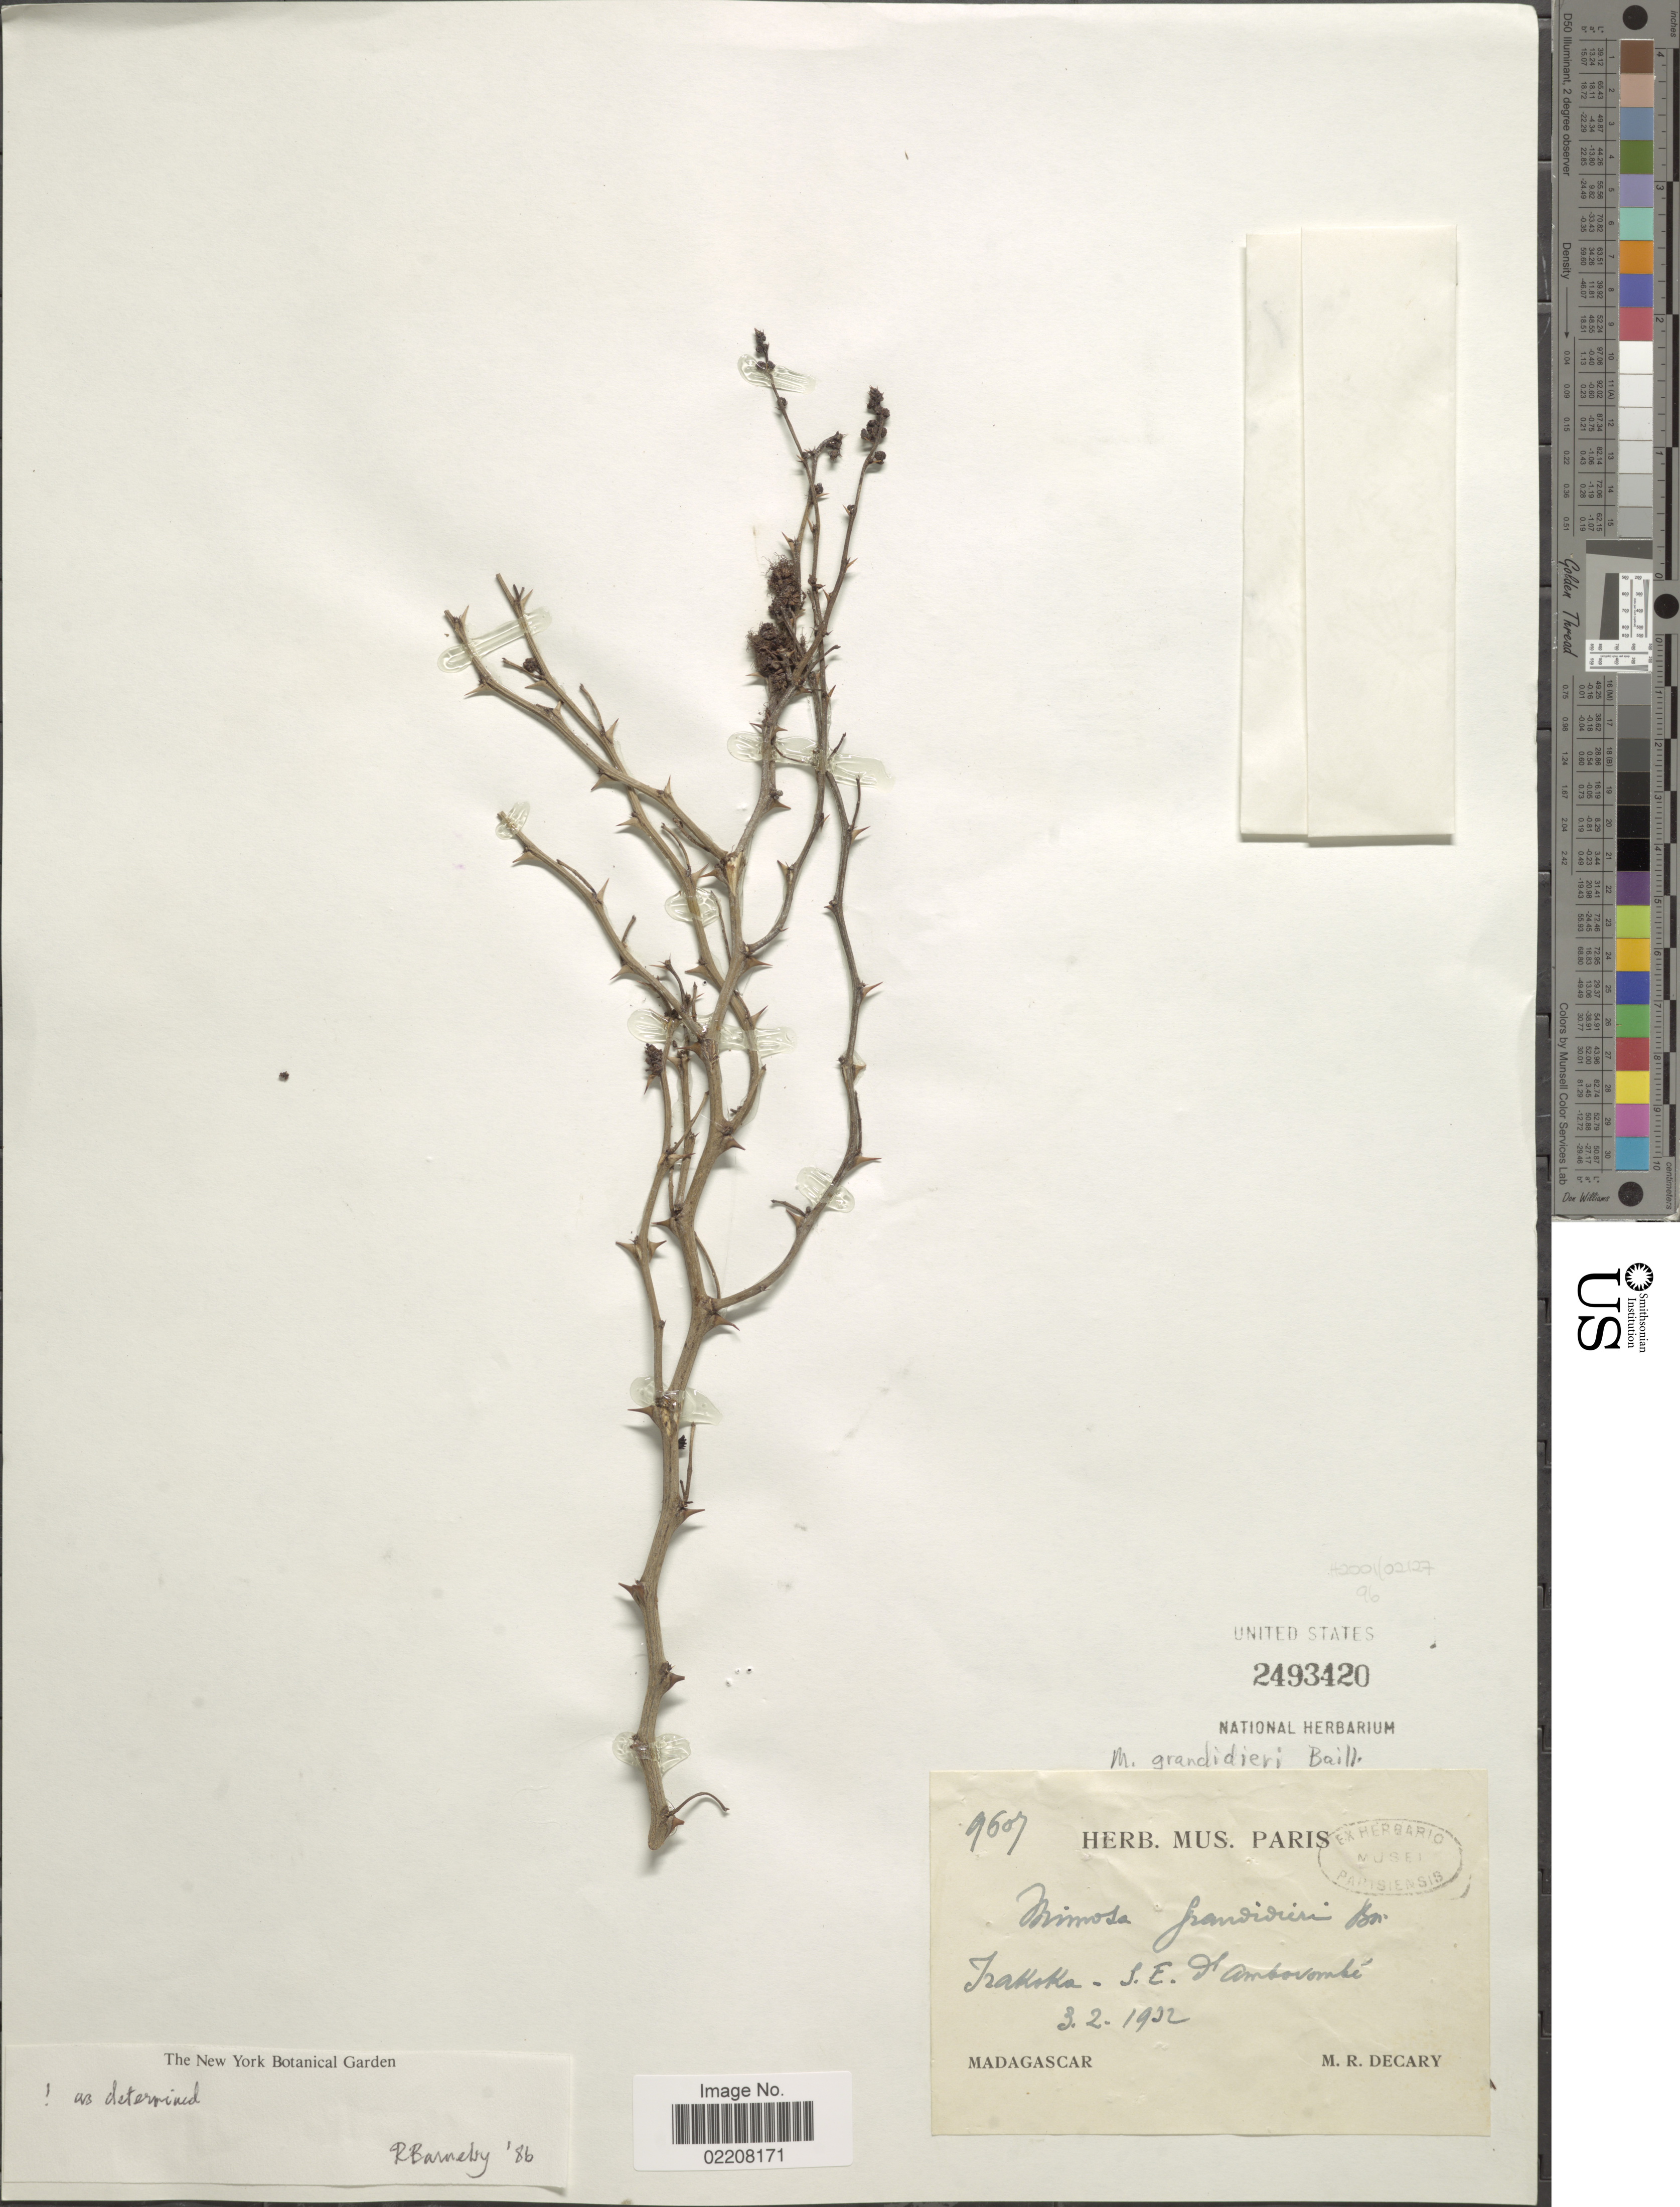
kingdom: Plantae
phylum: Tracheophyta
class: Magnoliopsida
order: Fabales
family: Fabaceae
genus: Mimosa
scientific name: Mimosa grandidieri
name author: Baill.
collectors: R. Decary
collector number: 9607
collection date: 1932-02-03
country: Madagascar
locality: Irakoka - S.E. d'Ambovombe [interpreted]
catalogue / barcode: US 2493420